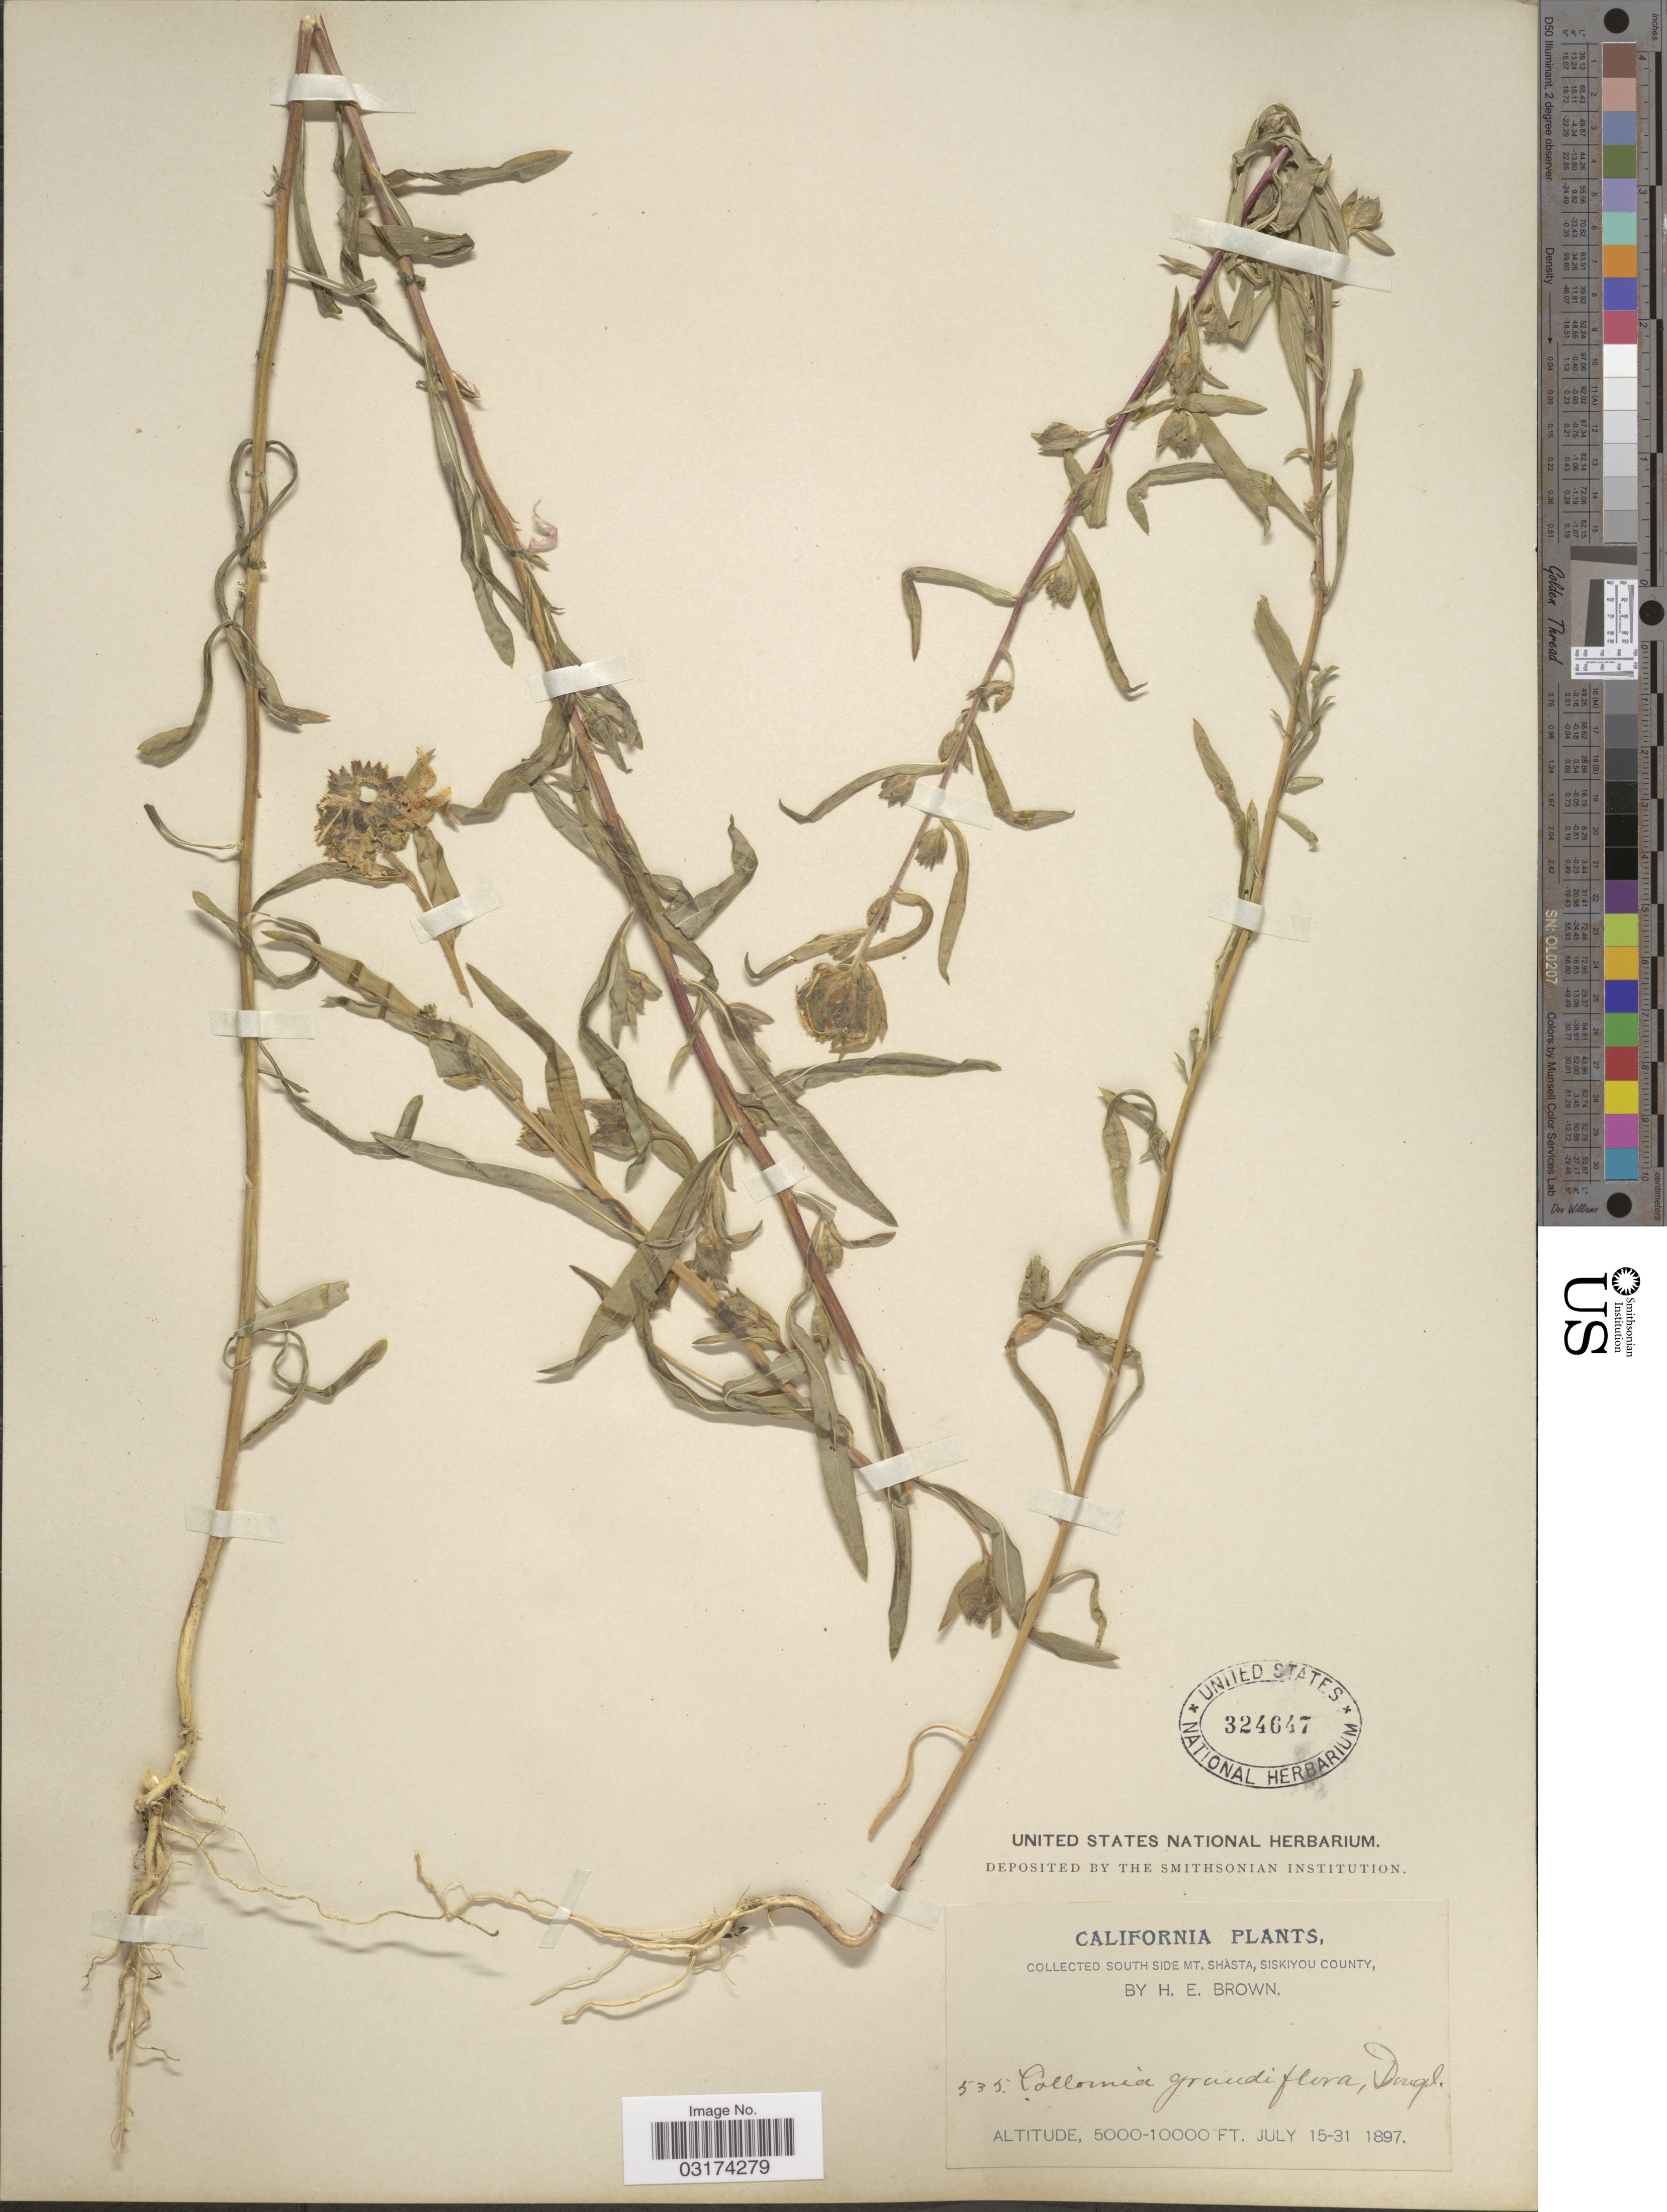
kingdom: Plantae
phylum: Tracheophyta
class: Magnoliopsida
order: Ericales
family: Polemoniaceae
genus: Collomia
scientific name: Collomia grandiflora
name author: Douglas ex Lindl.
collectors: H. E. Brown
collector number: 535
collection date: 1897-07-15/1897-07-31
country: United States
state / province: California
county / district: Siskiyou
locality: South side Mt. Shasta, Siskiyou County.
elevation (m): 1524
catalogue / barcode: US 324647